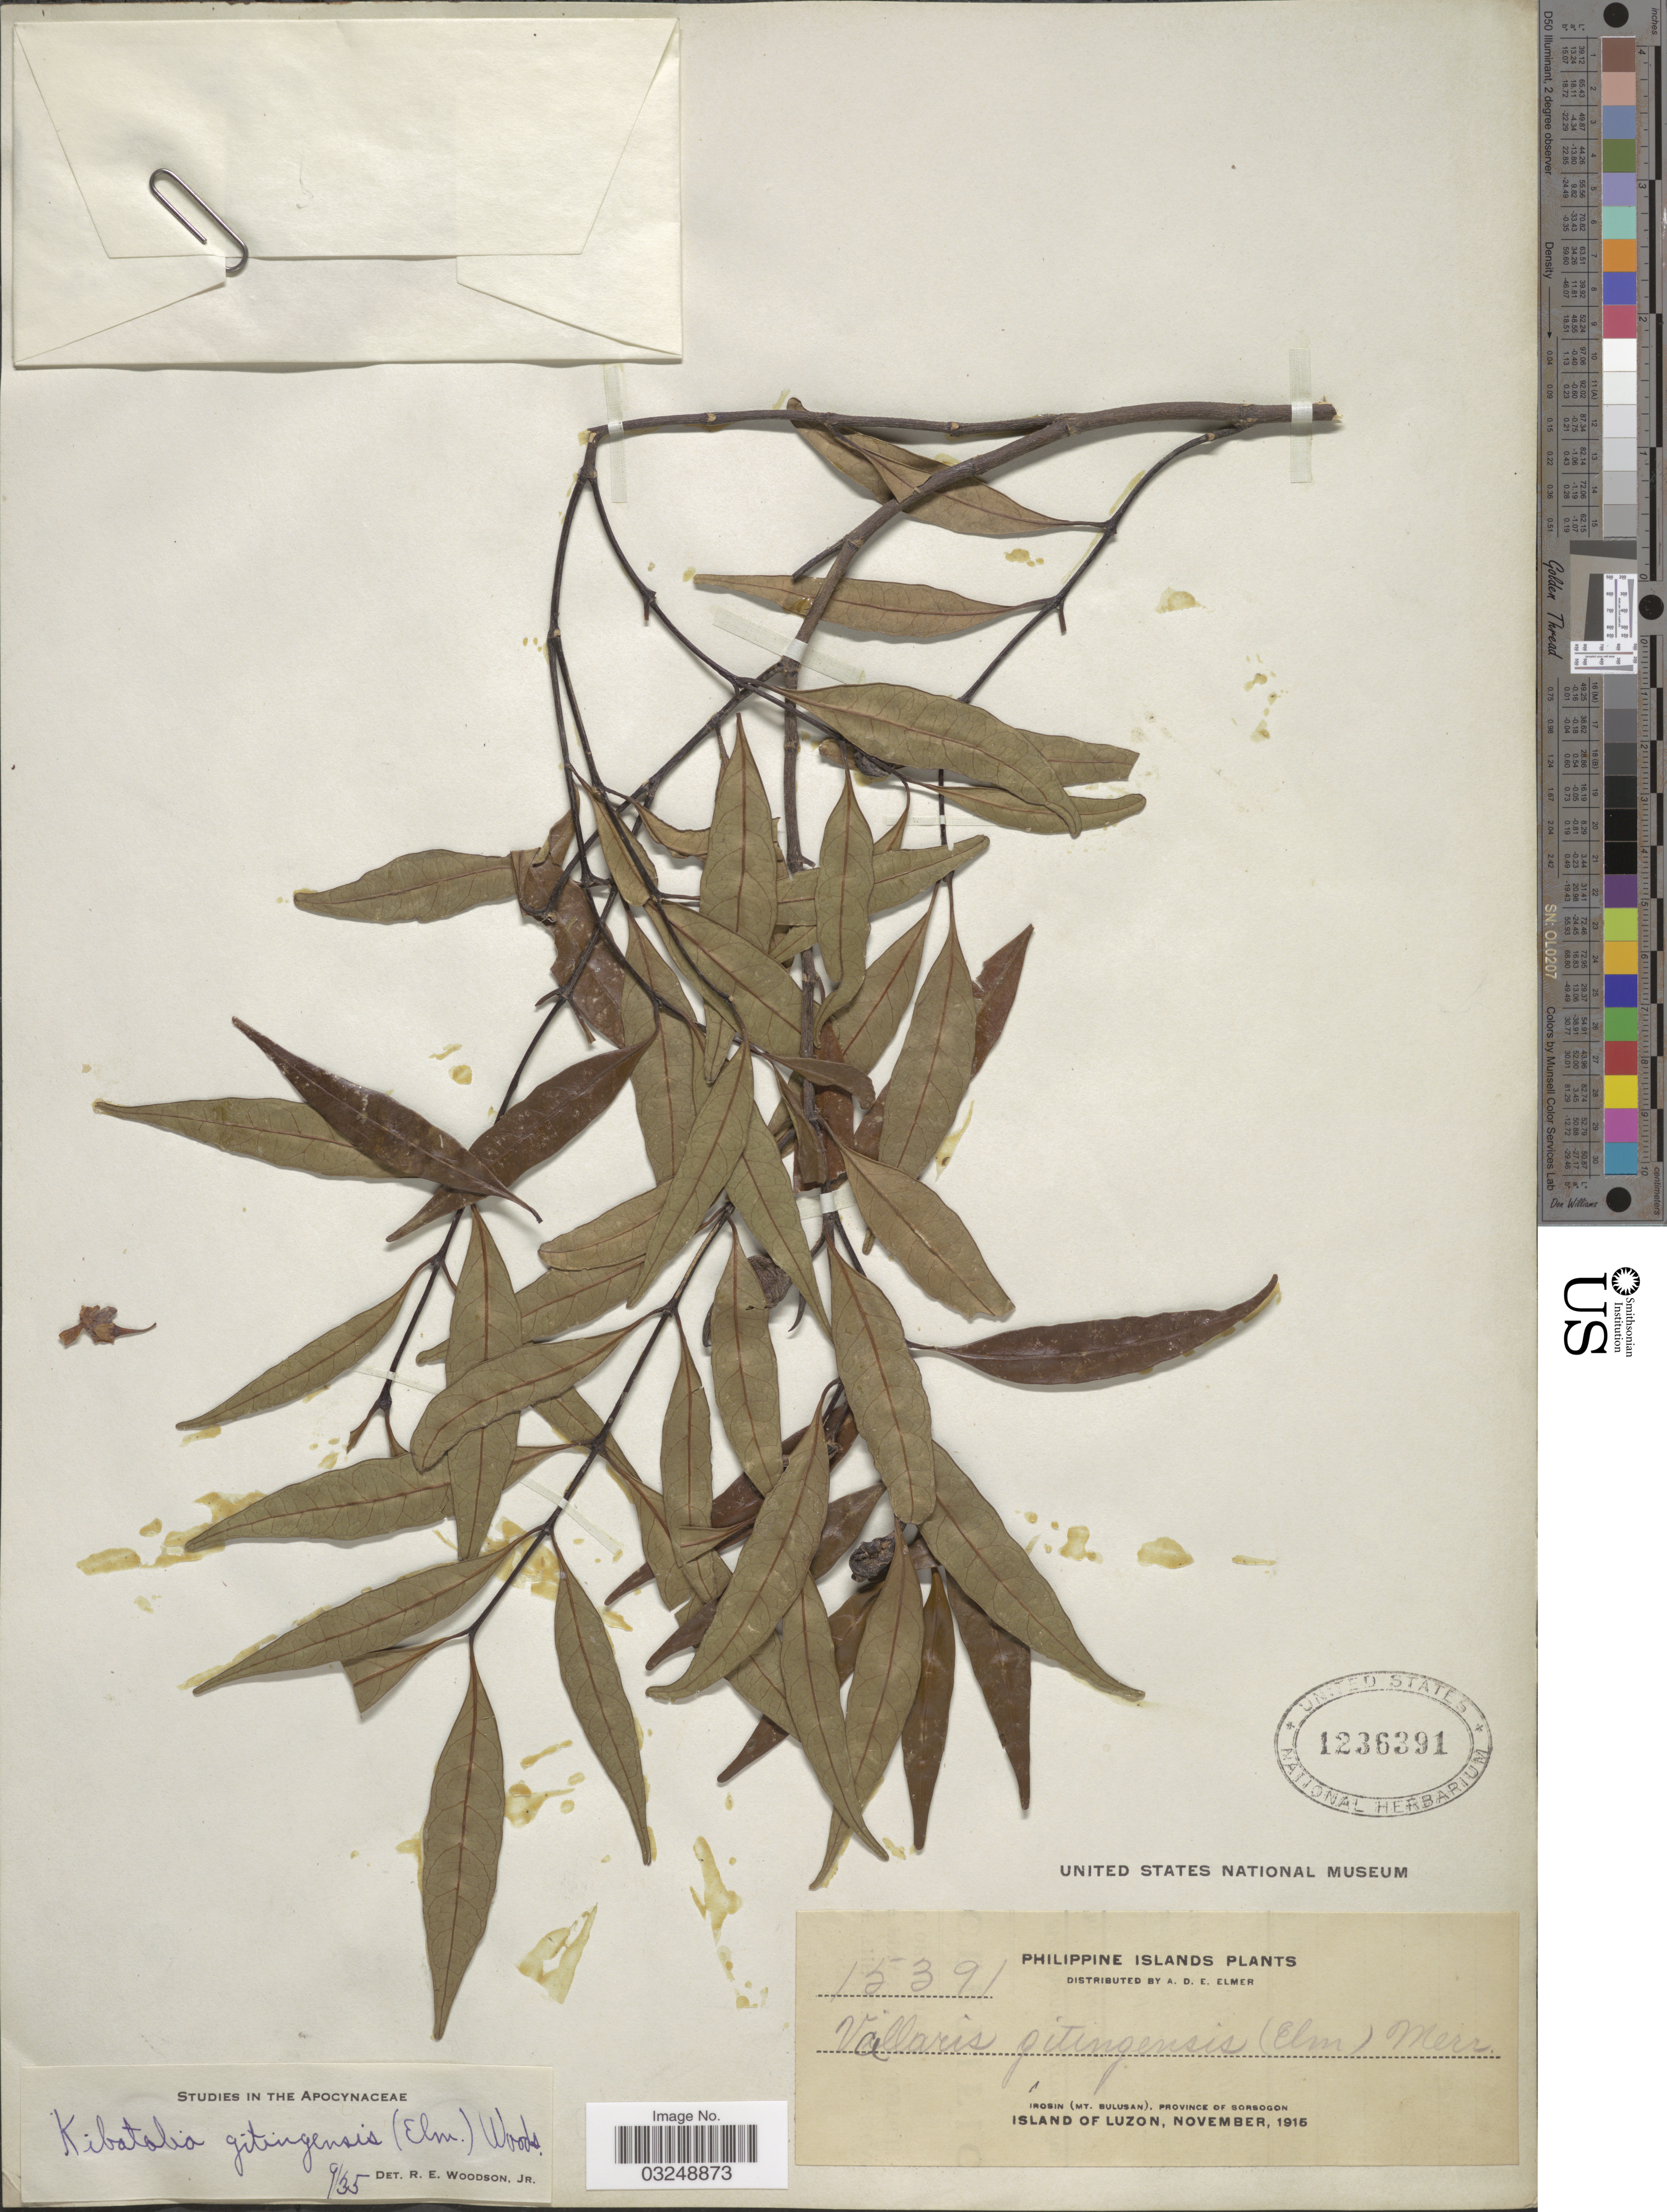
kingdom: Plantae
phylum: Tracheophyta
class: Magnoliopsida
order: Gentianales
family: Apocynaceae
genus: Kibatalia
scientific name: Kibatalia gitingensis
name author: (Elmer) Woodson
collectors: A. D. E. Elmer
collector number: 15391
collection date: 1915-11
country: Philippines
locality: Philippine Islands. Irosin (Mt. Bulusan), Province of Sorsogon. Island of Luzon.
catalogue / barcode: US 1236391